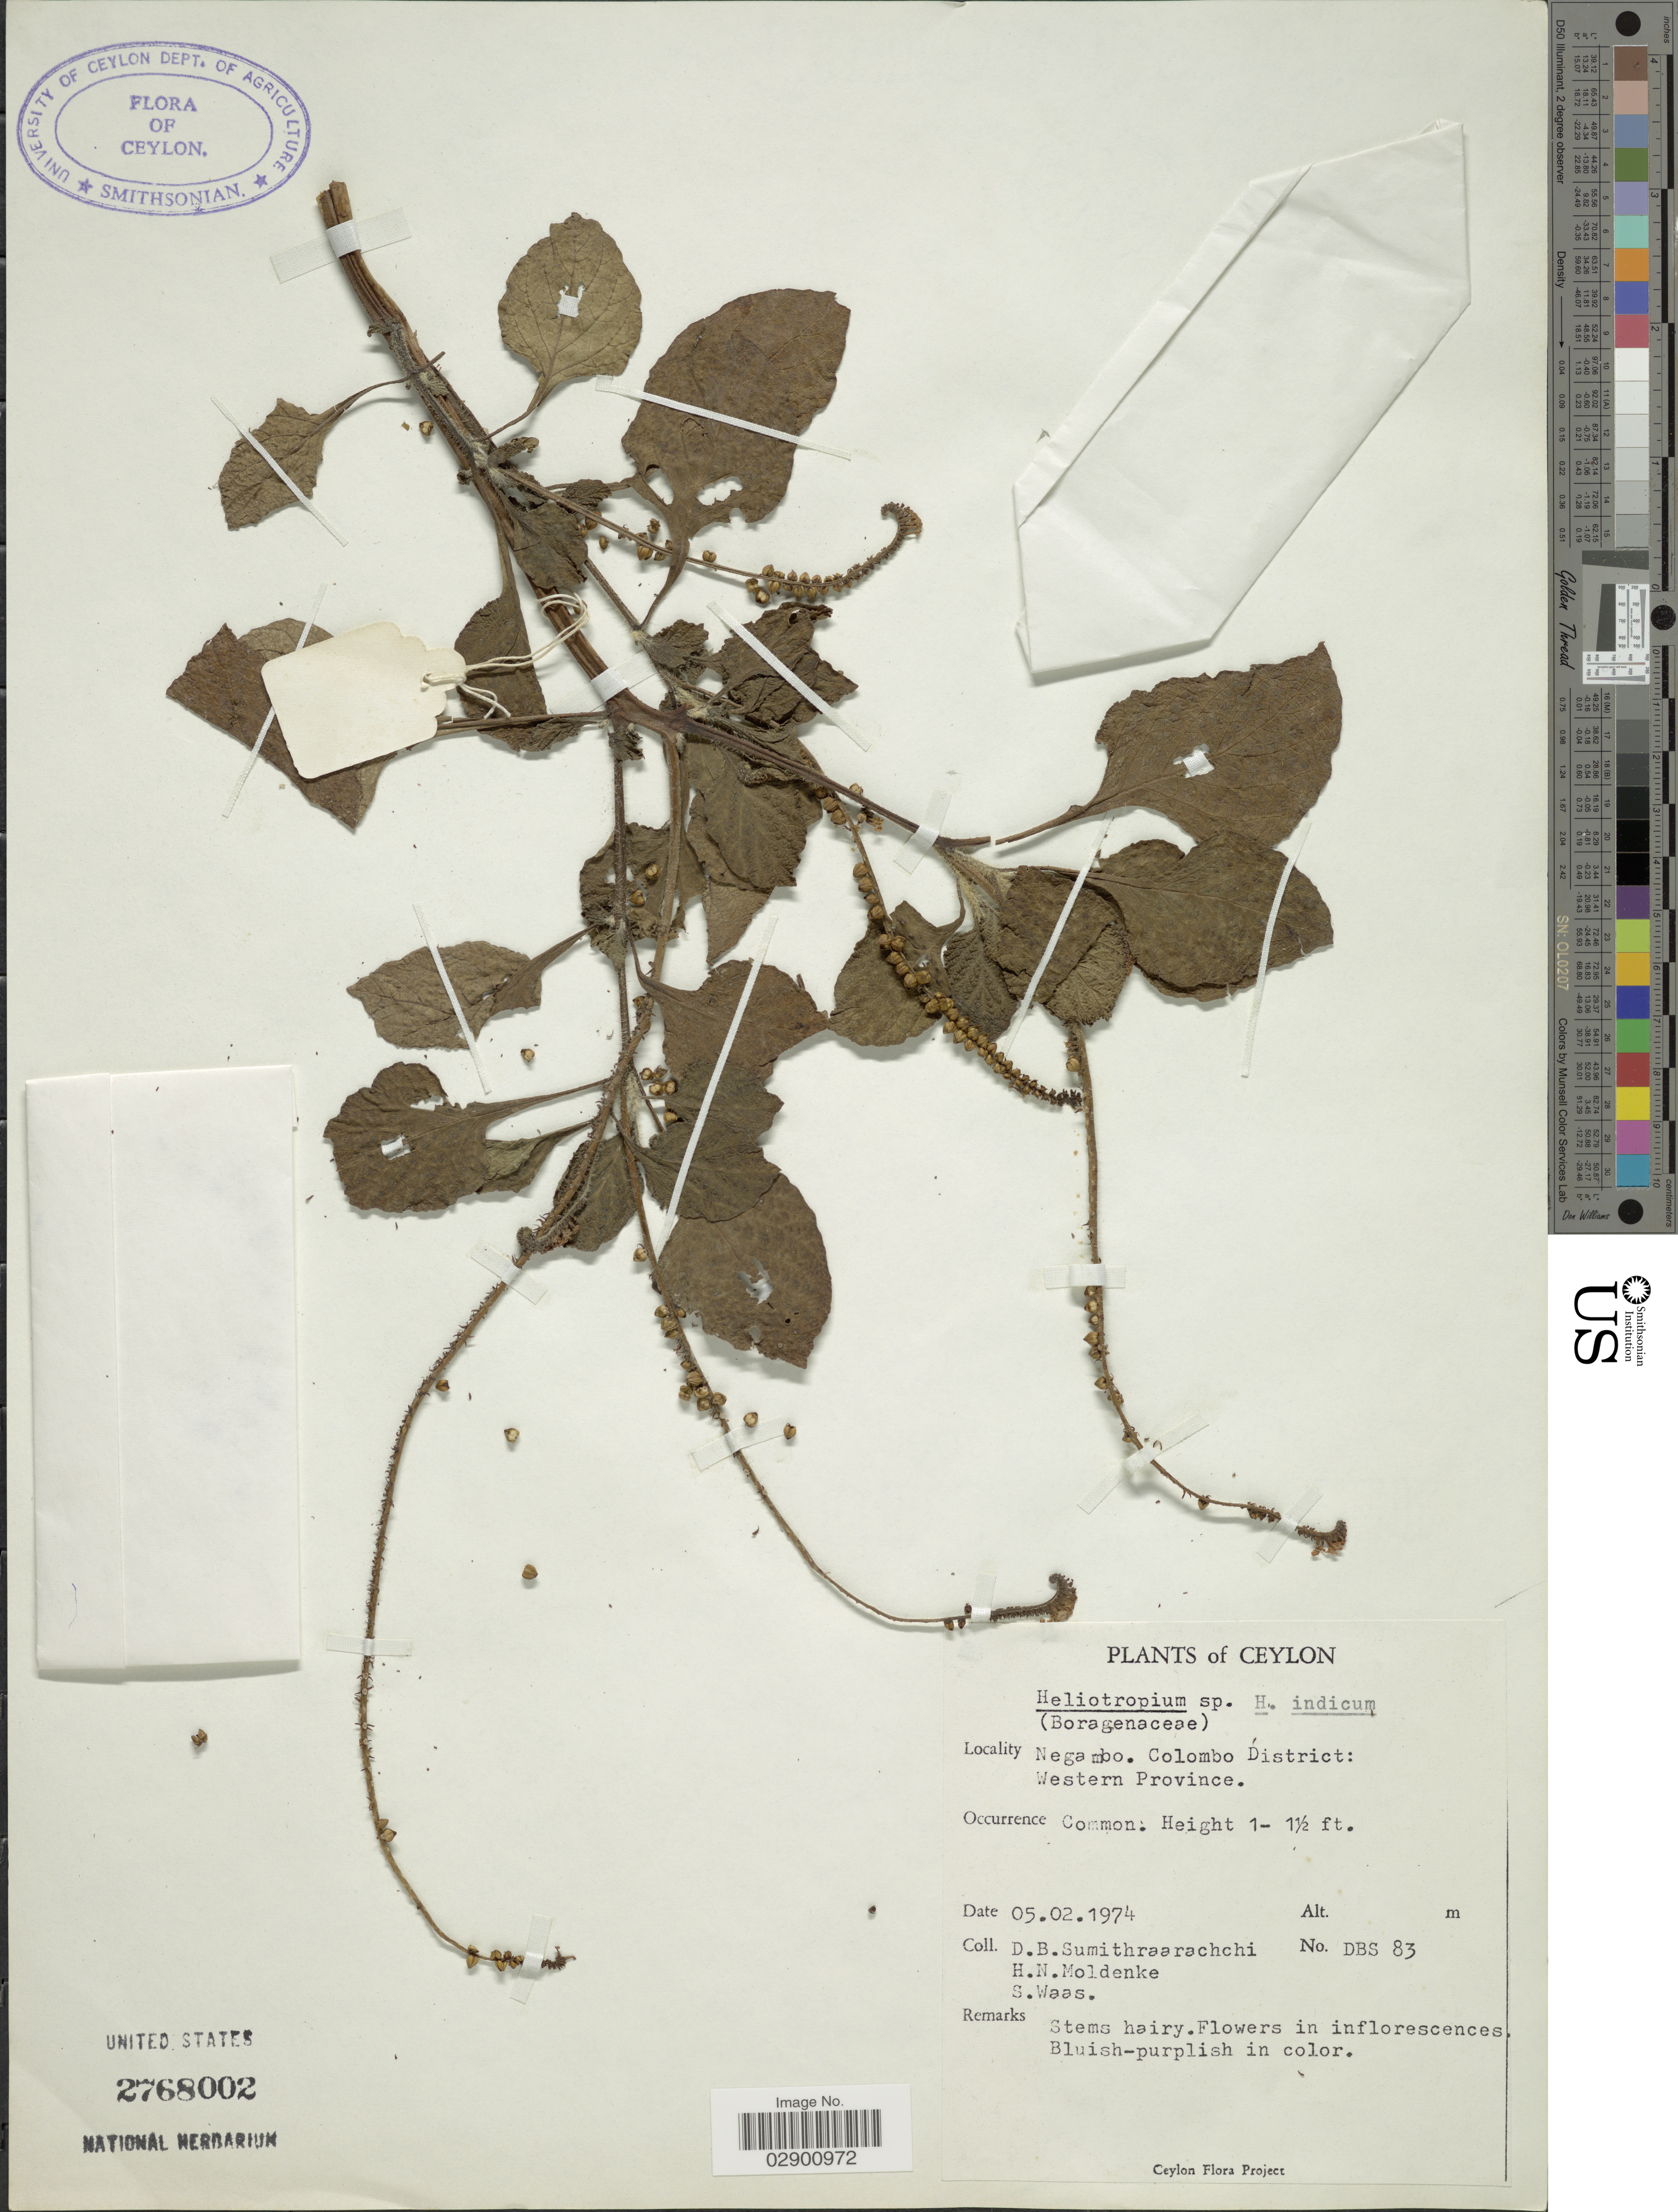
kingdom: Plantae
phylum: Tracheophyta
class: Magnoliopsida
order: Boraginales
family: Heliotropiaceae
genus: Heliotropium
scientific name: Heliotropium indicum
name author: L.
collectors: D. B. Sumithraarachchi, H. N. Moldenke & S. Waas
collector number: DBS 83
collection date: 1974-02-05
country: Sri Lanka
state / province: Western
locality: Ceylon. Negambo. Colombo District: Western Province.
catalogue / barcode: US 2768002